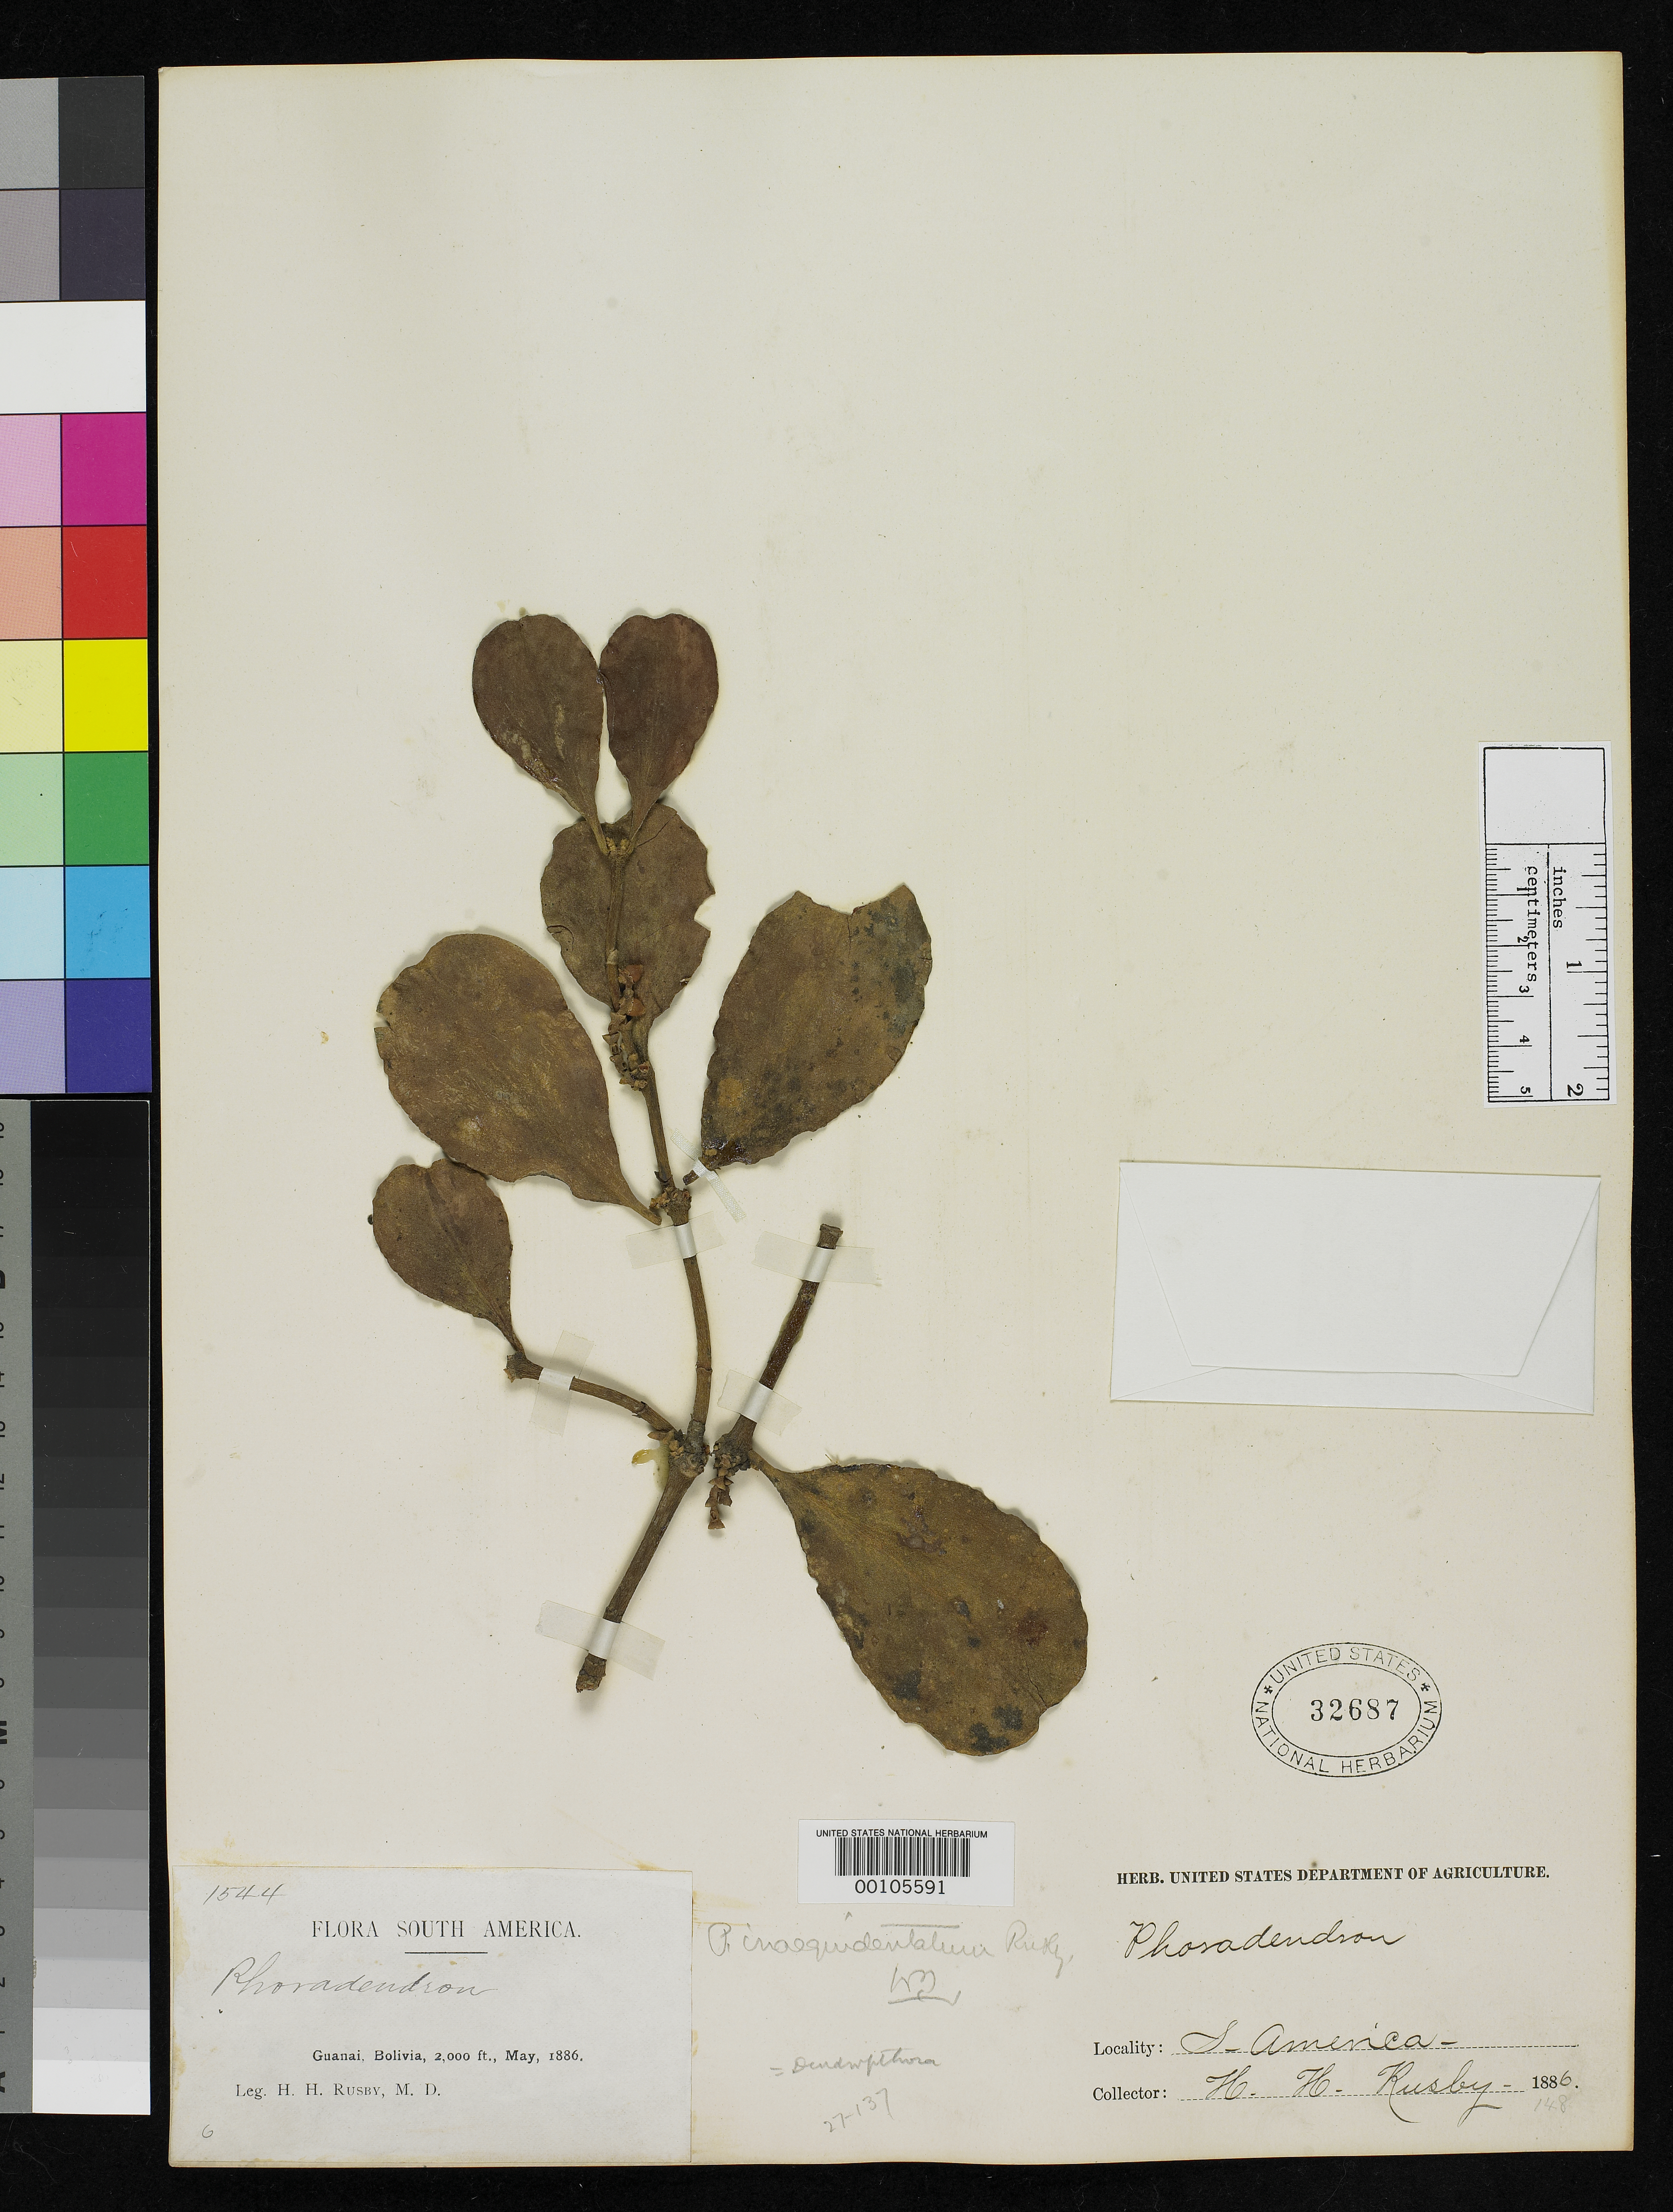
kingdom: Plantae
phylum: Tracheophyta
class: Magnoliopsida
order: Santalales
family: Viscaceae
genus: Phoradendron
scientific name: Phoradendron inaequidentatum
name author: Rusby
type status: Type Collection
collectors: H. H. Rusby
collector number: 1544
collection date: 1886-05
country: Bolivia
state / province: La Páz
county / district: Larecaja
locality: Guanay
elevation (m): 610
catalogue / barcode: US 32687